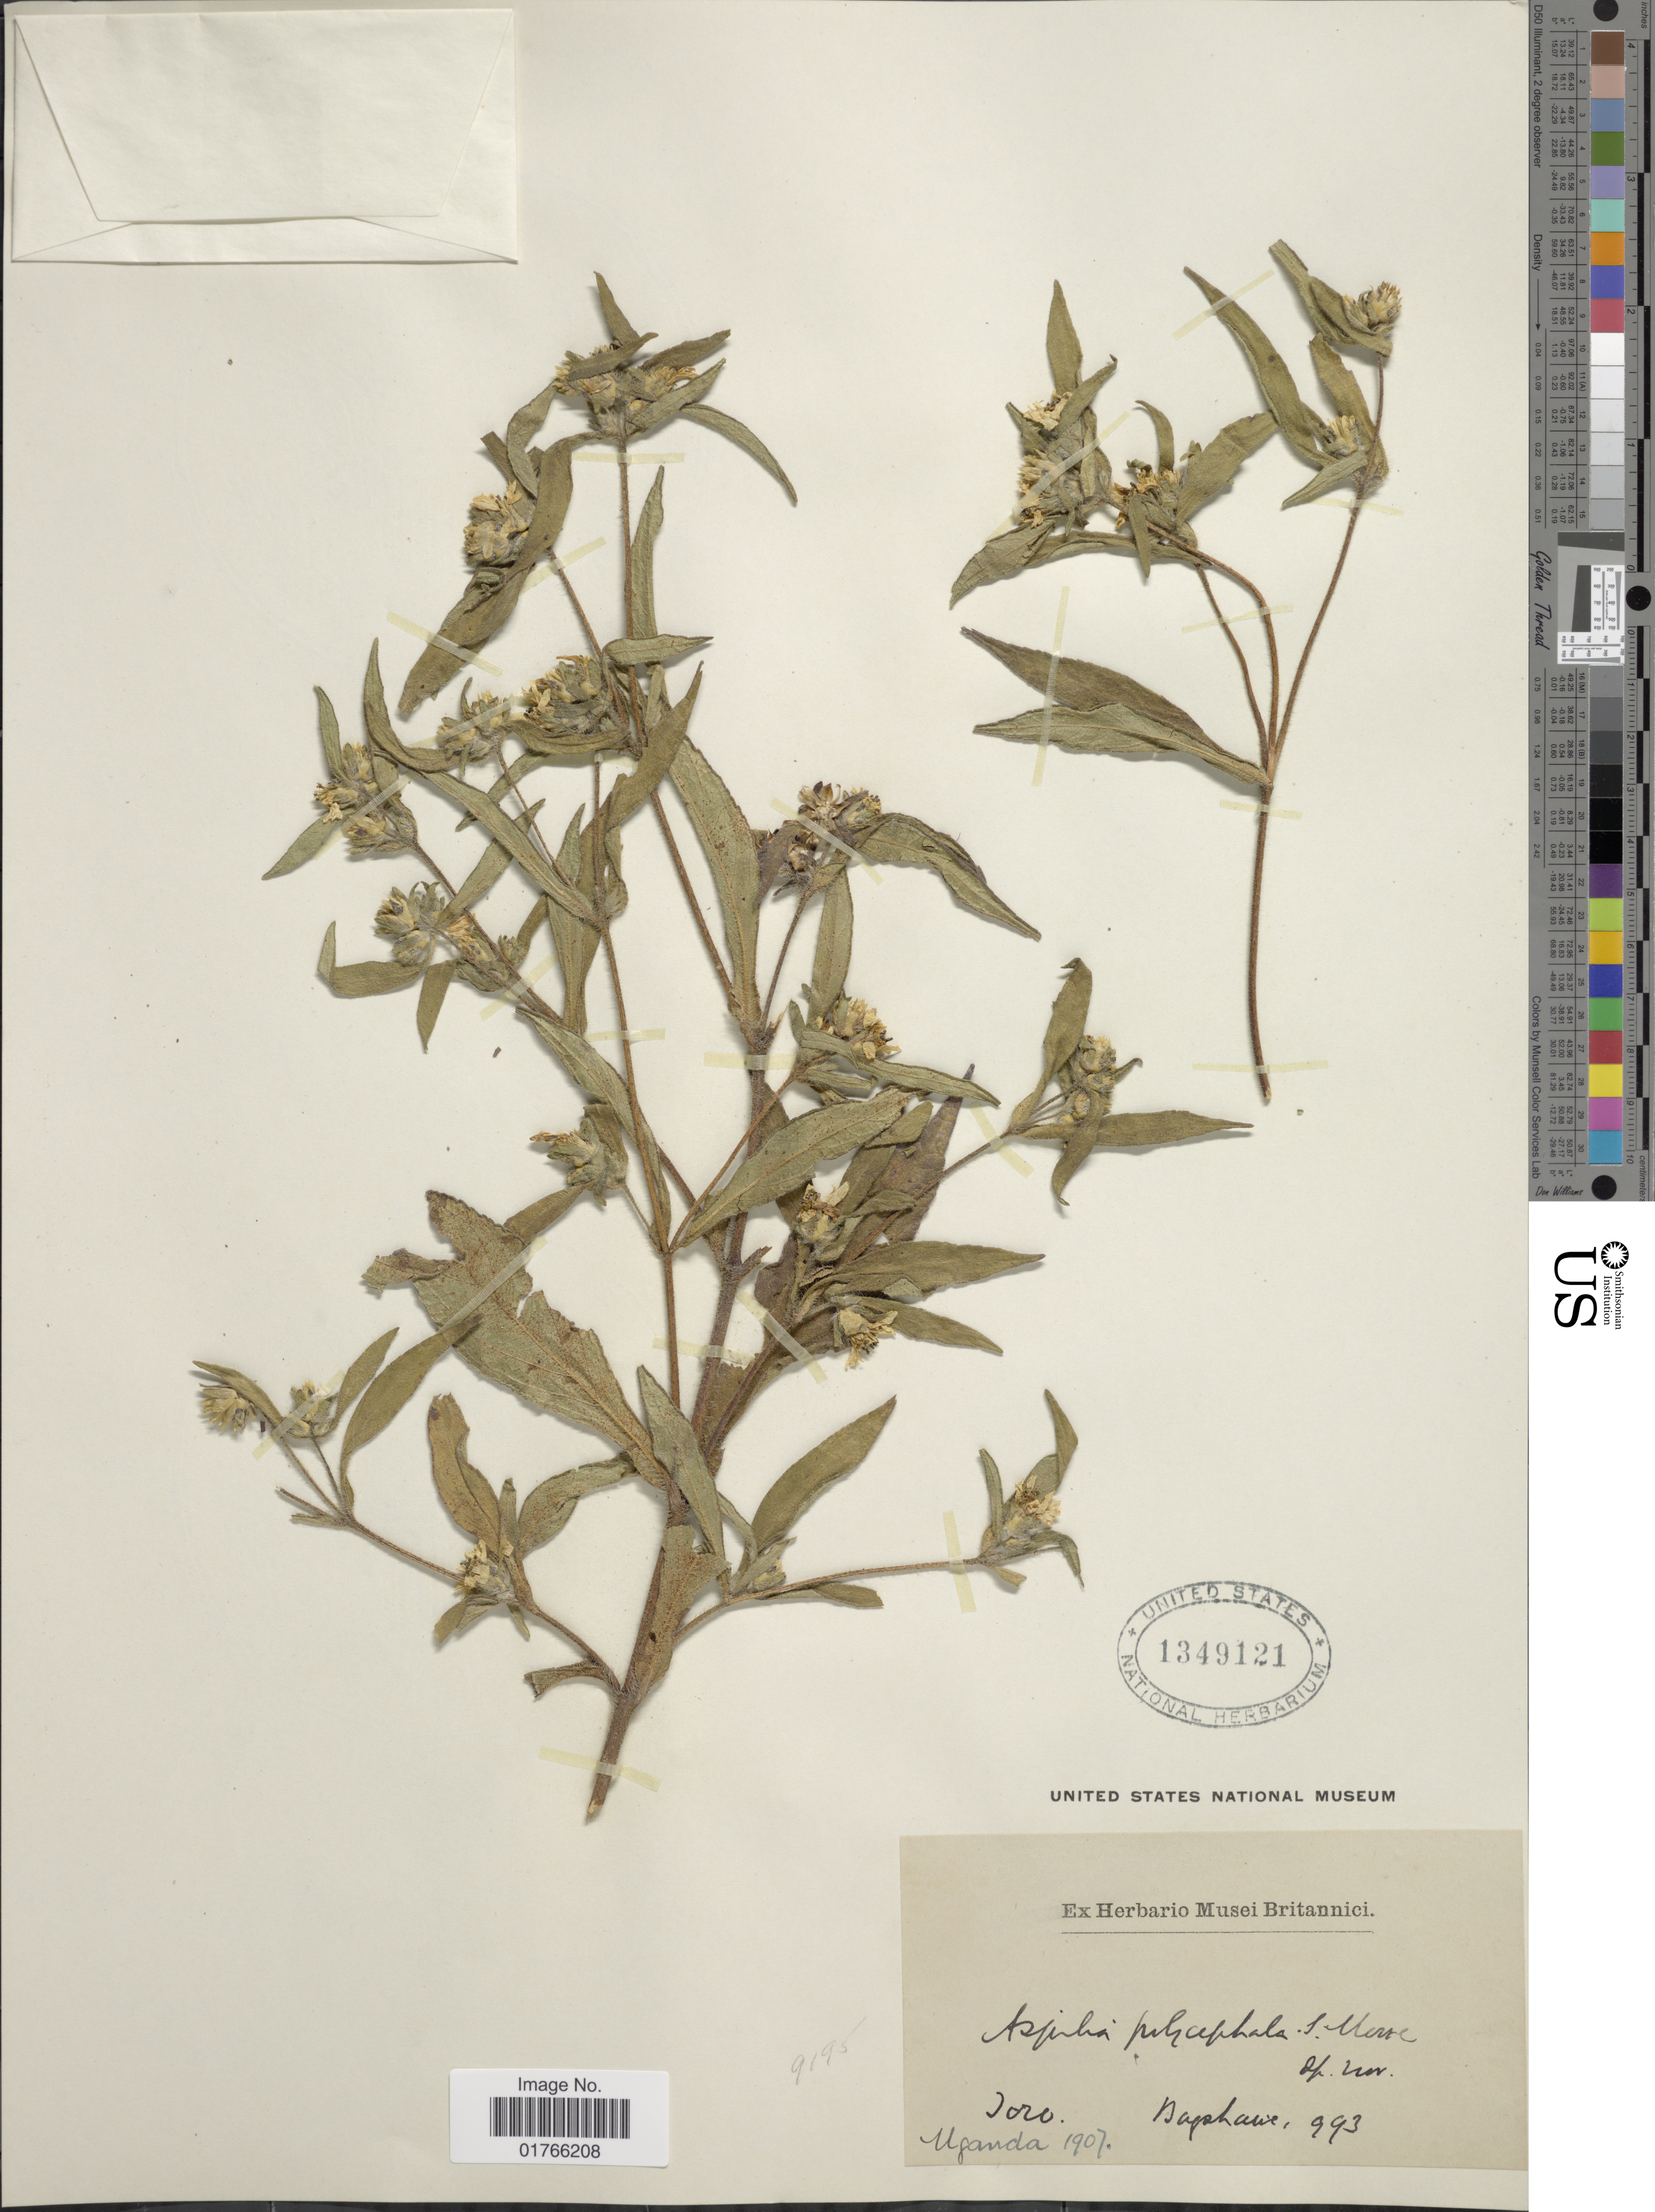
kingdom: Plantae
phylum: Tracheophyta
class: Magnoliopsida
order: Asterales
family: Asteraceae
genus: Aspilia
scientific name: Aspilia polycephala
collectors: Bagshawe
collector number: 993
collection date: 1907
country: Uganda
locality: Toro.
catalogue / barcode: US 1349121